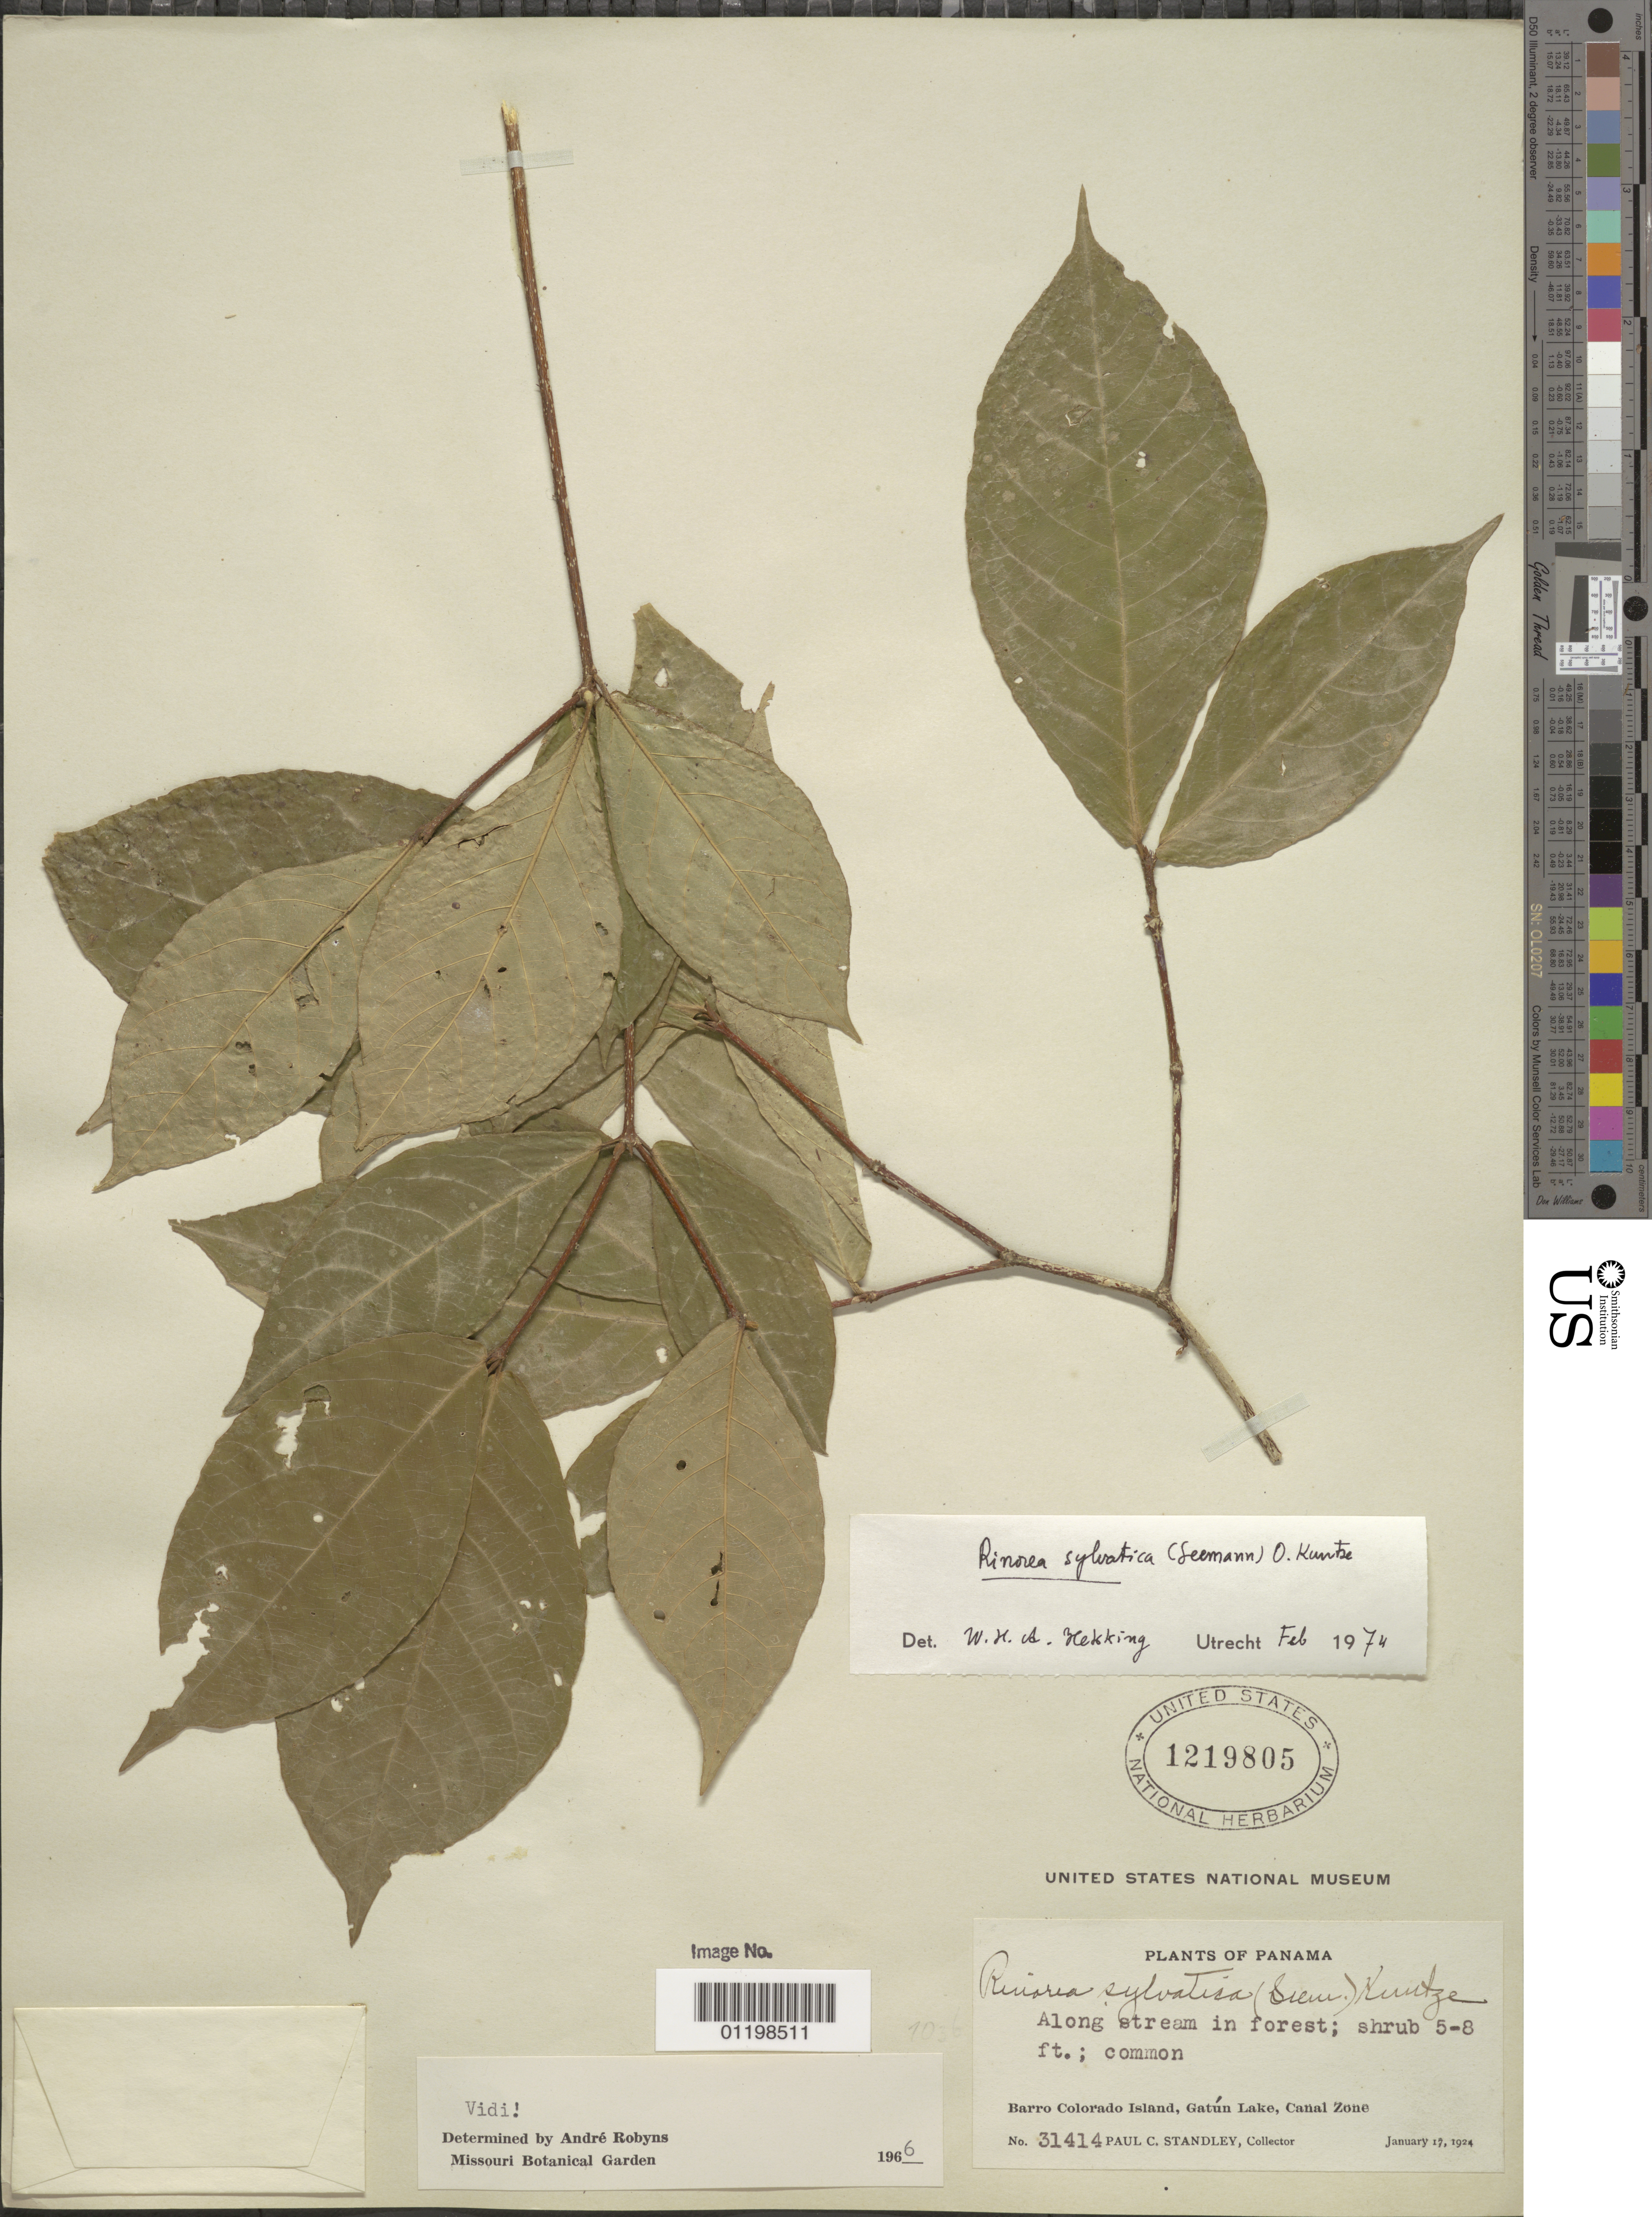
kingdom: Plantae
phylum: Tracheophyta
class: Magnoliopsida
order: Malpighiales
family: Violaceae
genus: Rinorea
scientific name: Rinorea sylvatica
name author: (Seem.) Kuntze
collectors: P. C. Standley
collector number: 31414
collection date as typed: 17 Jan 1924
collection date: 1924-01-17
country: Panama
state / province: Panamá Oeste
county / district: Canal Zone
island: Barro Colorado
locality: Barro Colorado Island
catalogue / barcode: US 1219805